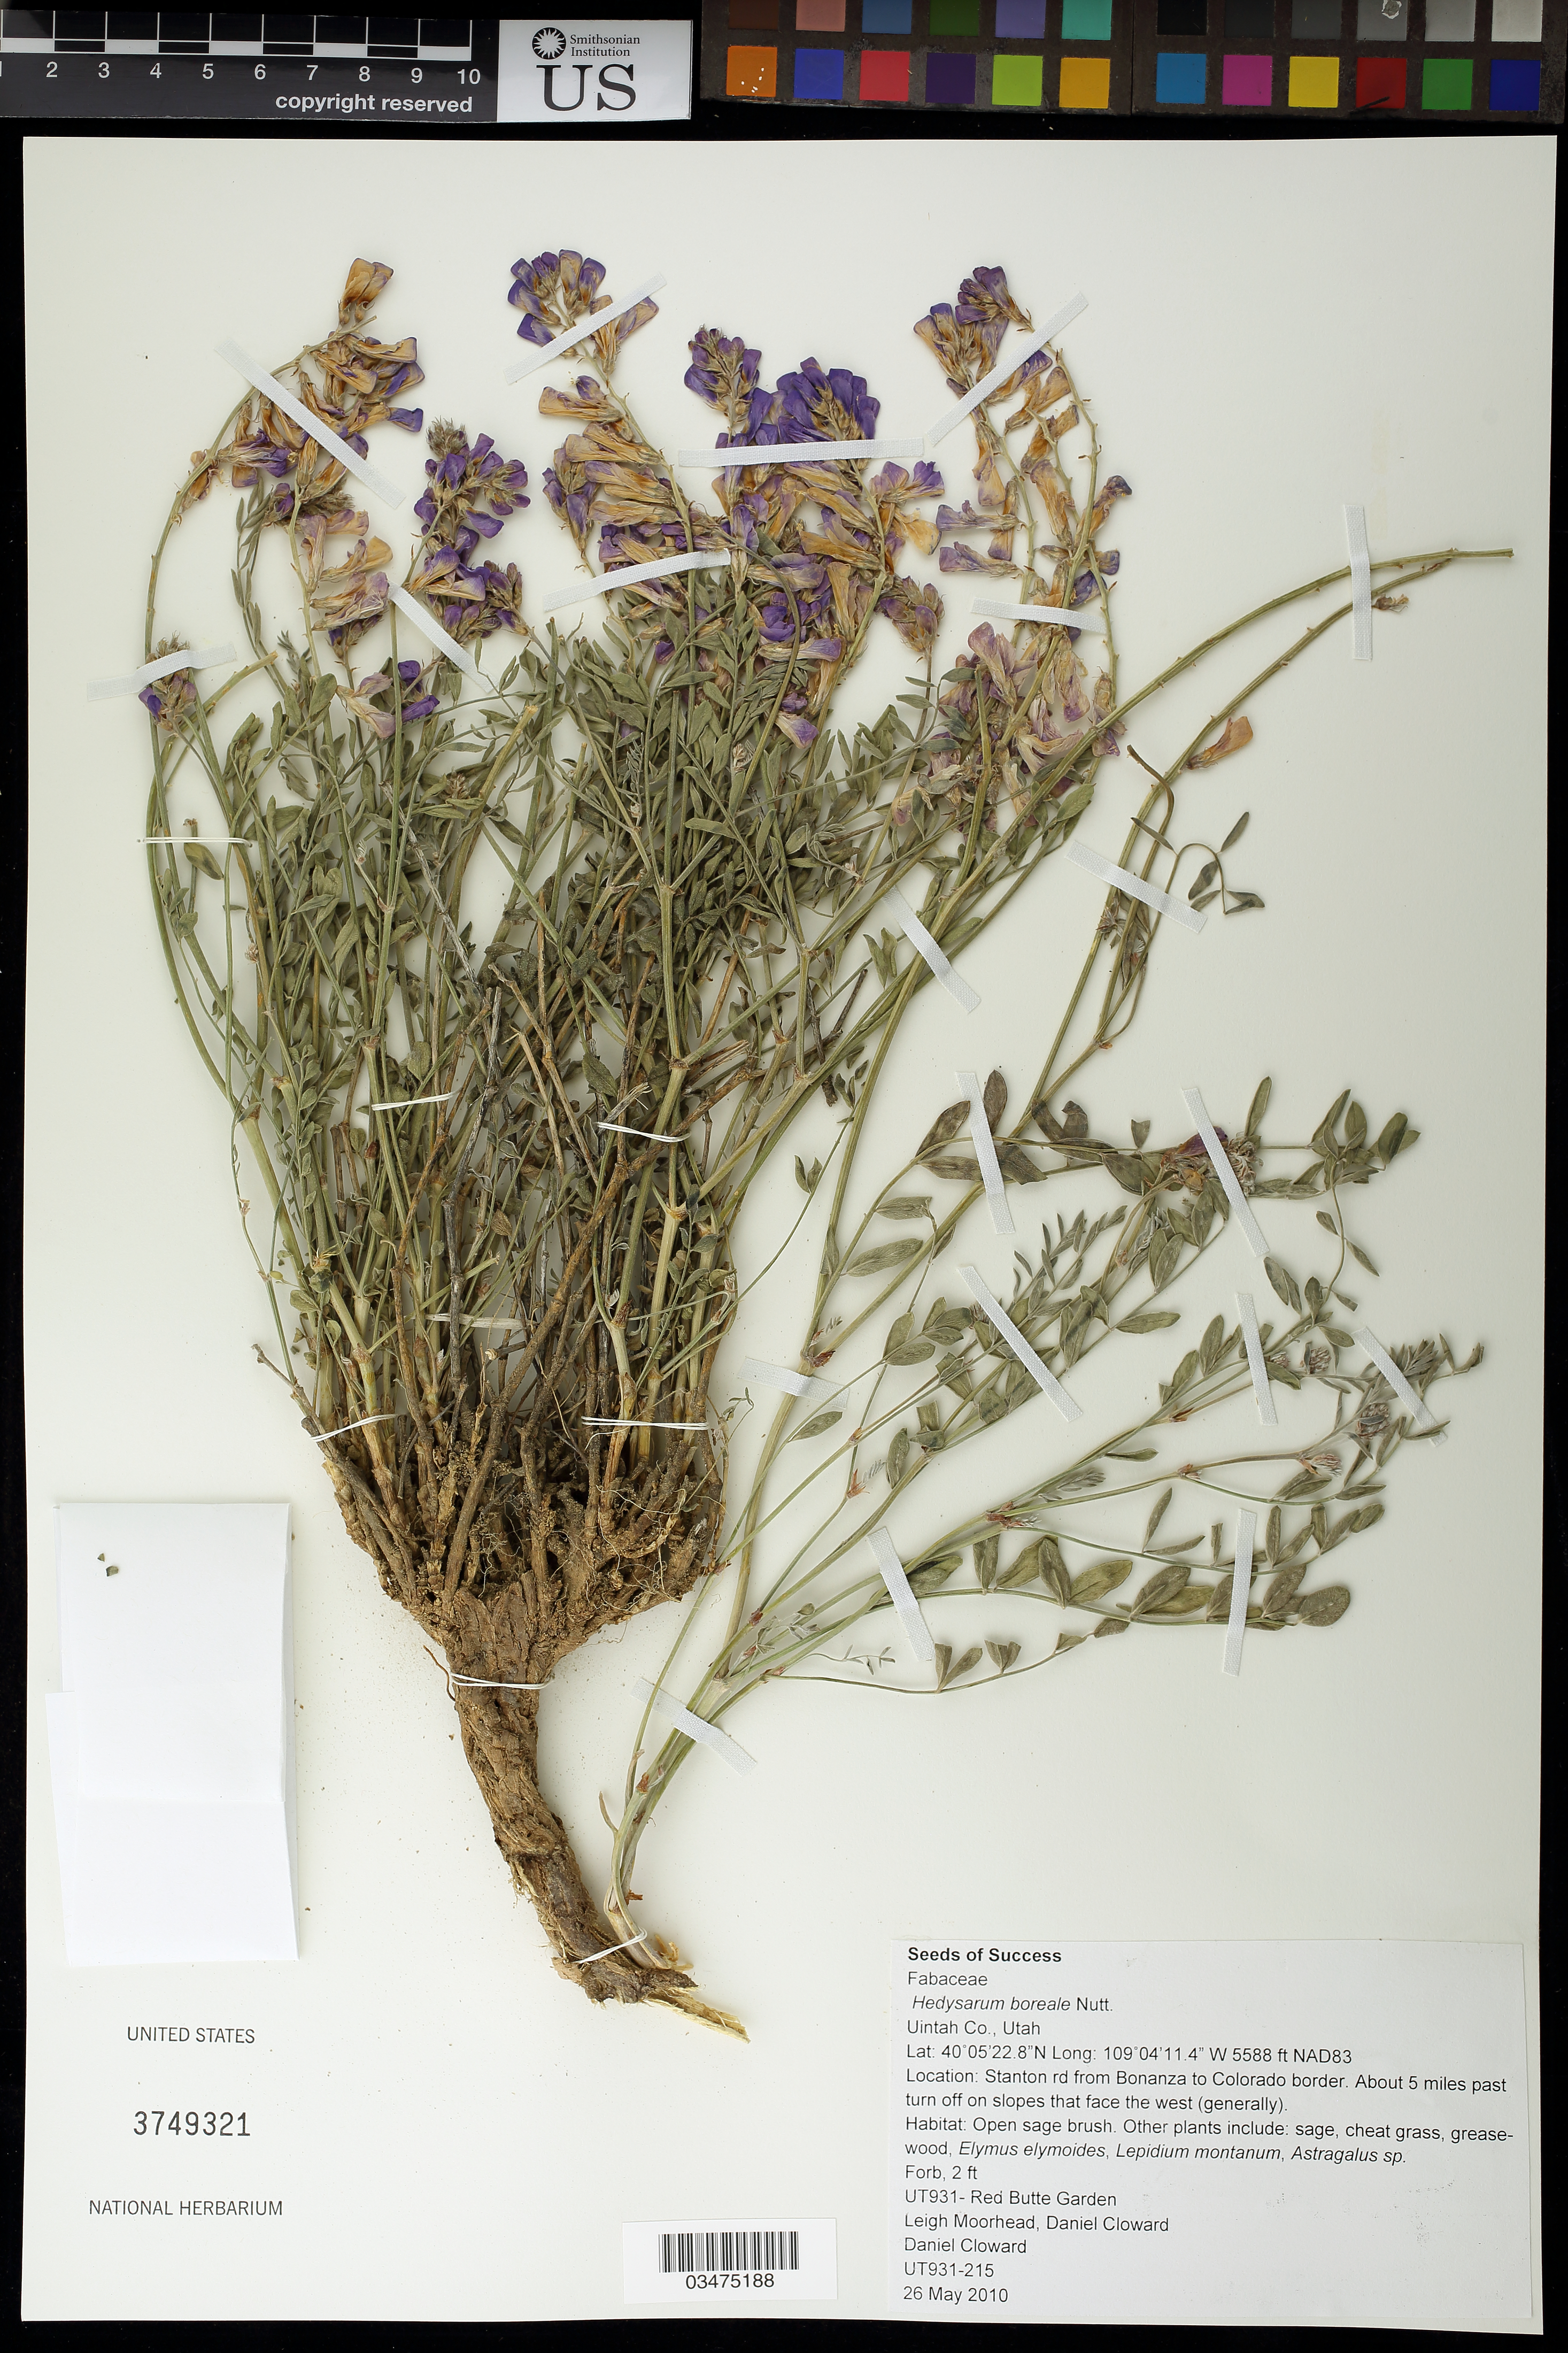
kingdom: Plantae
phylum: Tracheophyta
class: Magnoliopsida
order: Fabales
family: Fabaceae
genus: Hedysarum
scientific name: Hedysarum boreale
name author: Nutt.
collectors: L. Moorhead & D. Cloward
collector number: UT931-215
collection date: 2010-05-26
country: United States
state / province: Utah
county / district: Uintah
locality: Stanton rd from Bonanza to Colorado border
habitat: Open sage brush, cheat grass, greasewood.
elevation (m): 1703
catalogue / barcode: US 3749321